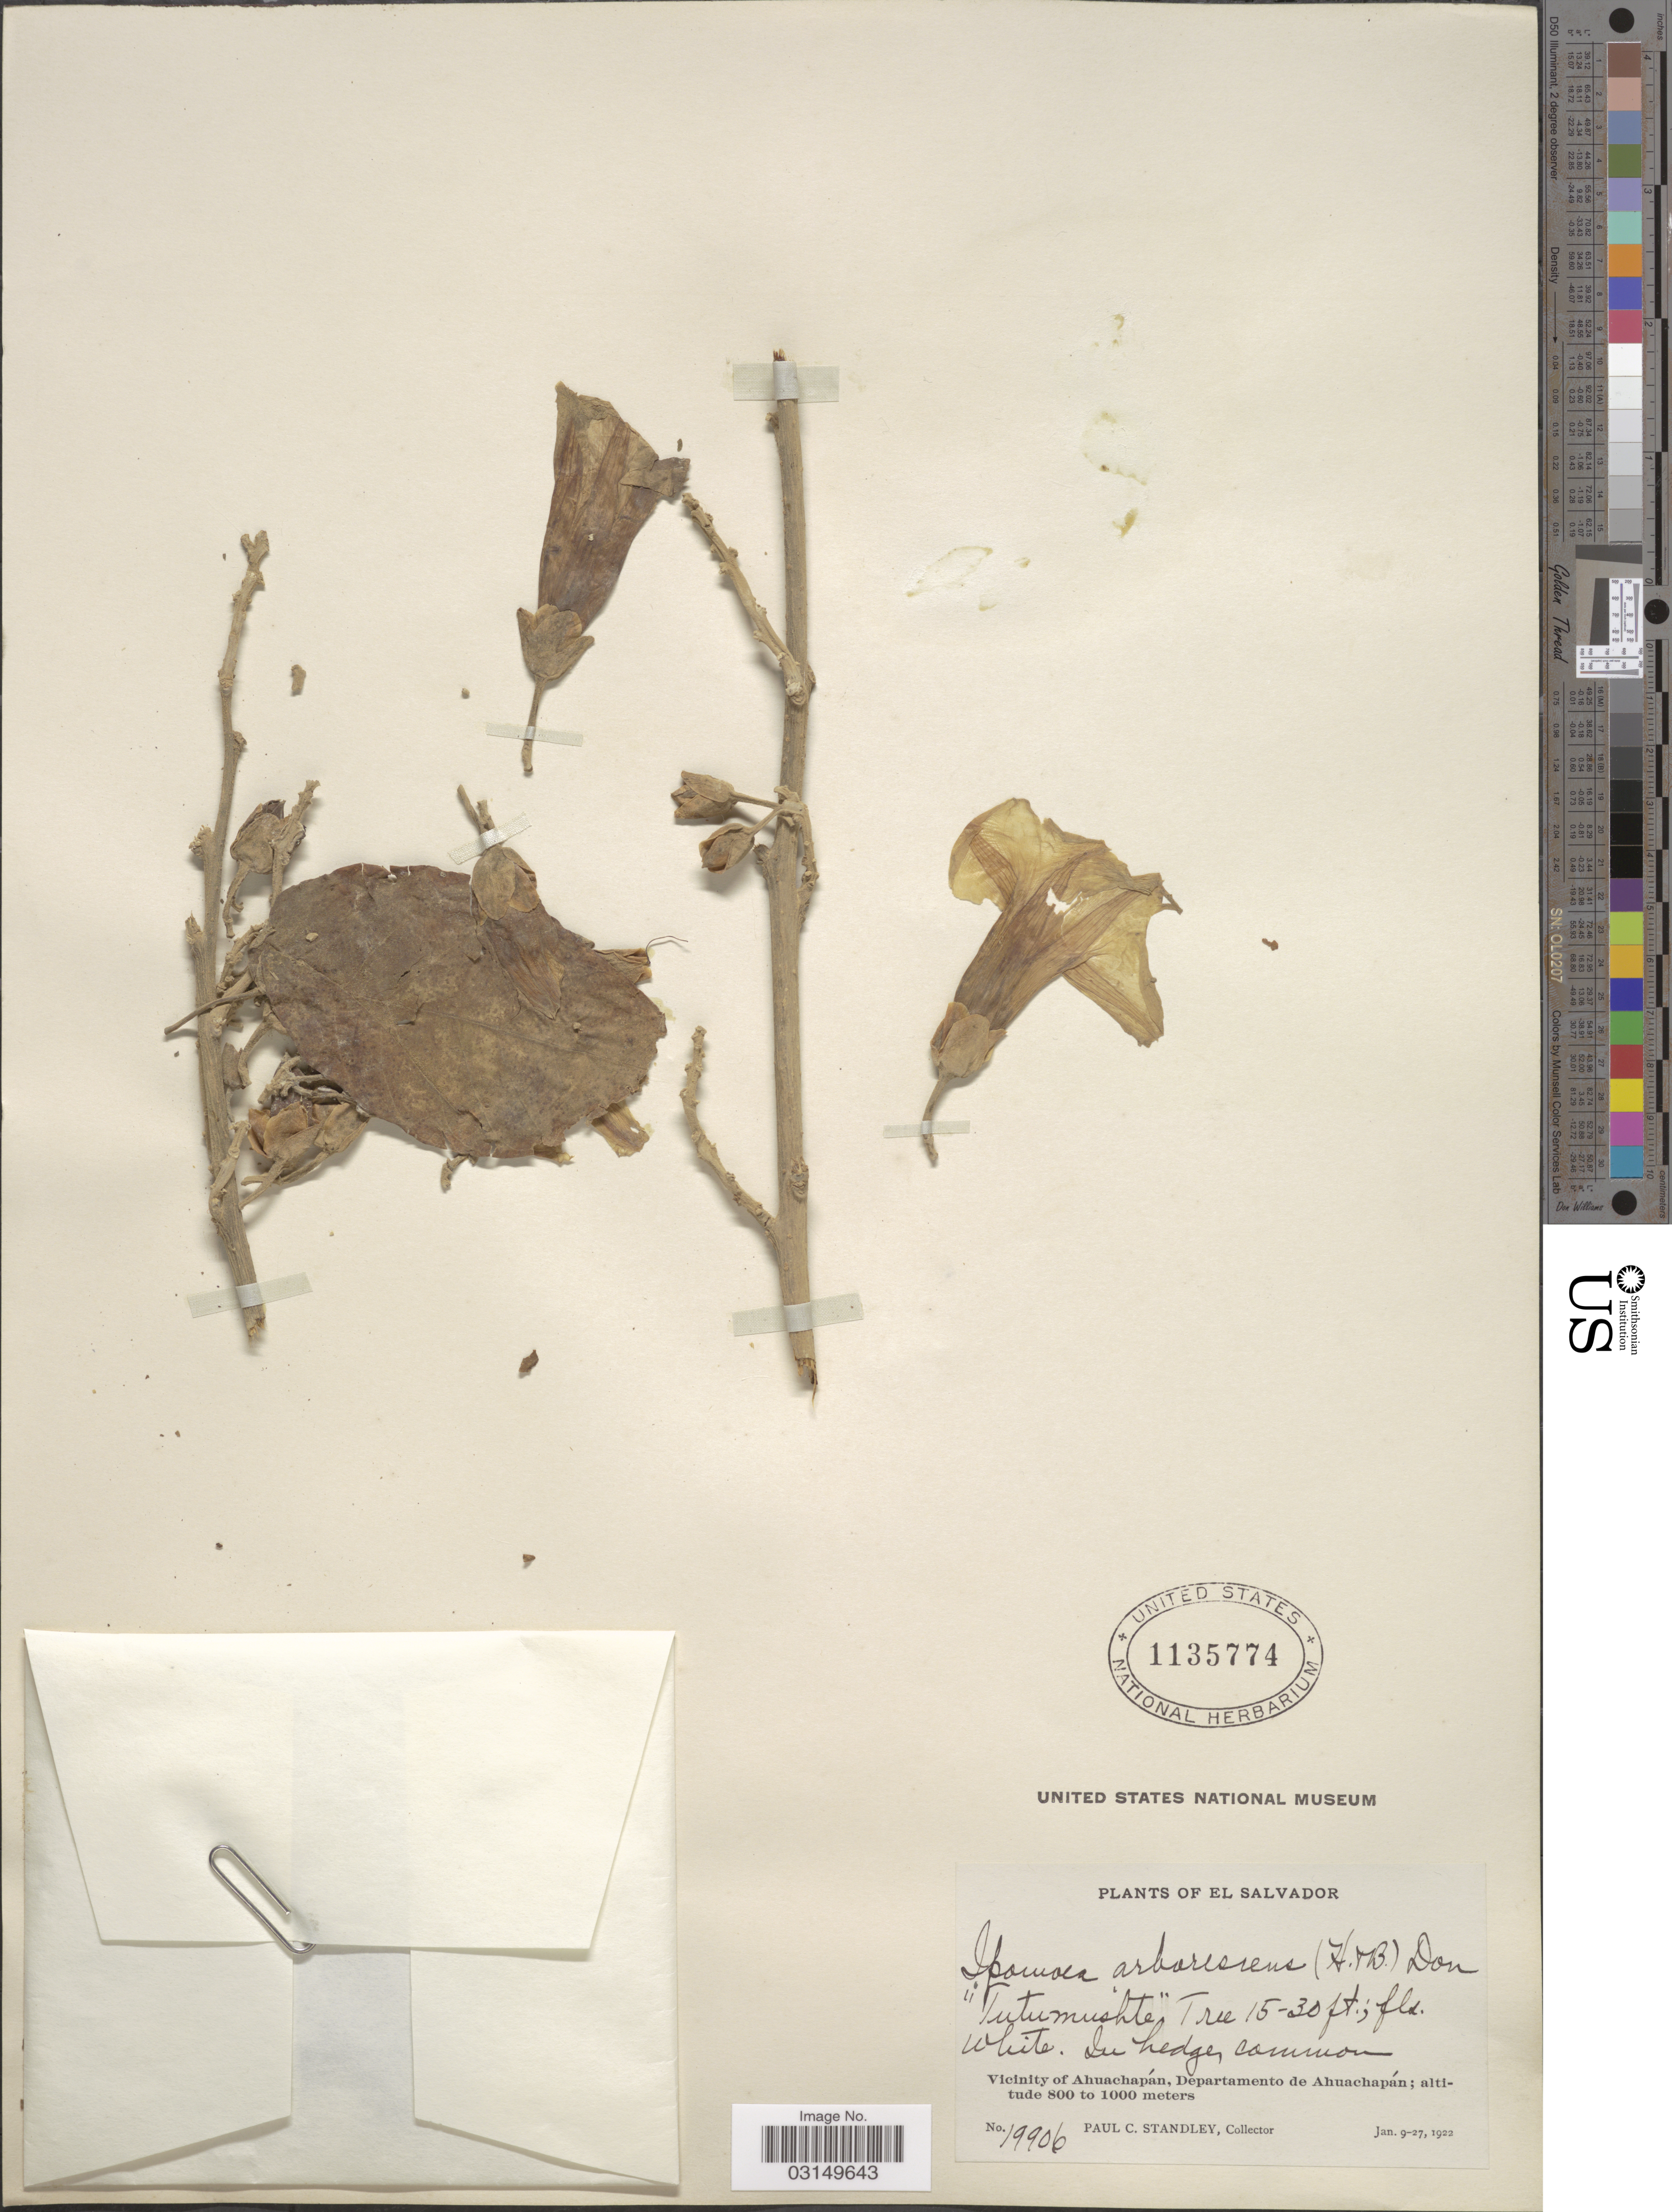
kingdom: Plantae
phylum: Tracheophyta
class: Magnoliopsida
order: Solanales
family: Convolvulaceae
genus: Ipomoea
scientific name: Ipomoea arborescens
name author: (Humb. & Bonpl. ex Willd.) G. Don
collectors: P. C. Standley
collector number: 19906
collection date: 1922-01-09/1922-01-27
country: El Salvador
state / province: Ahuachapan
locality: Vicinity of Ahuachapán, Departamento de Ahuachapán.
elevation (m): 800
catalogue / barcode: US 1135774